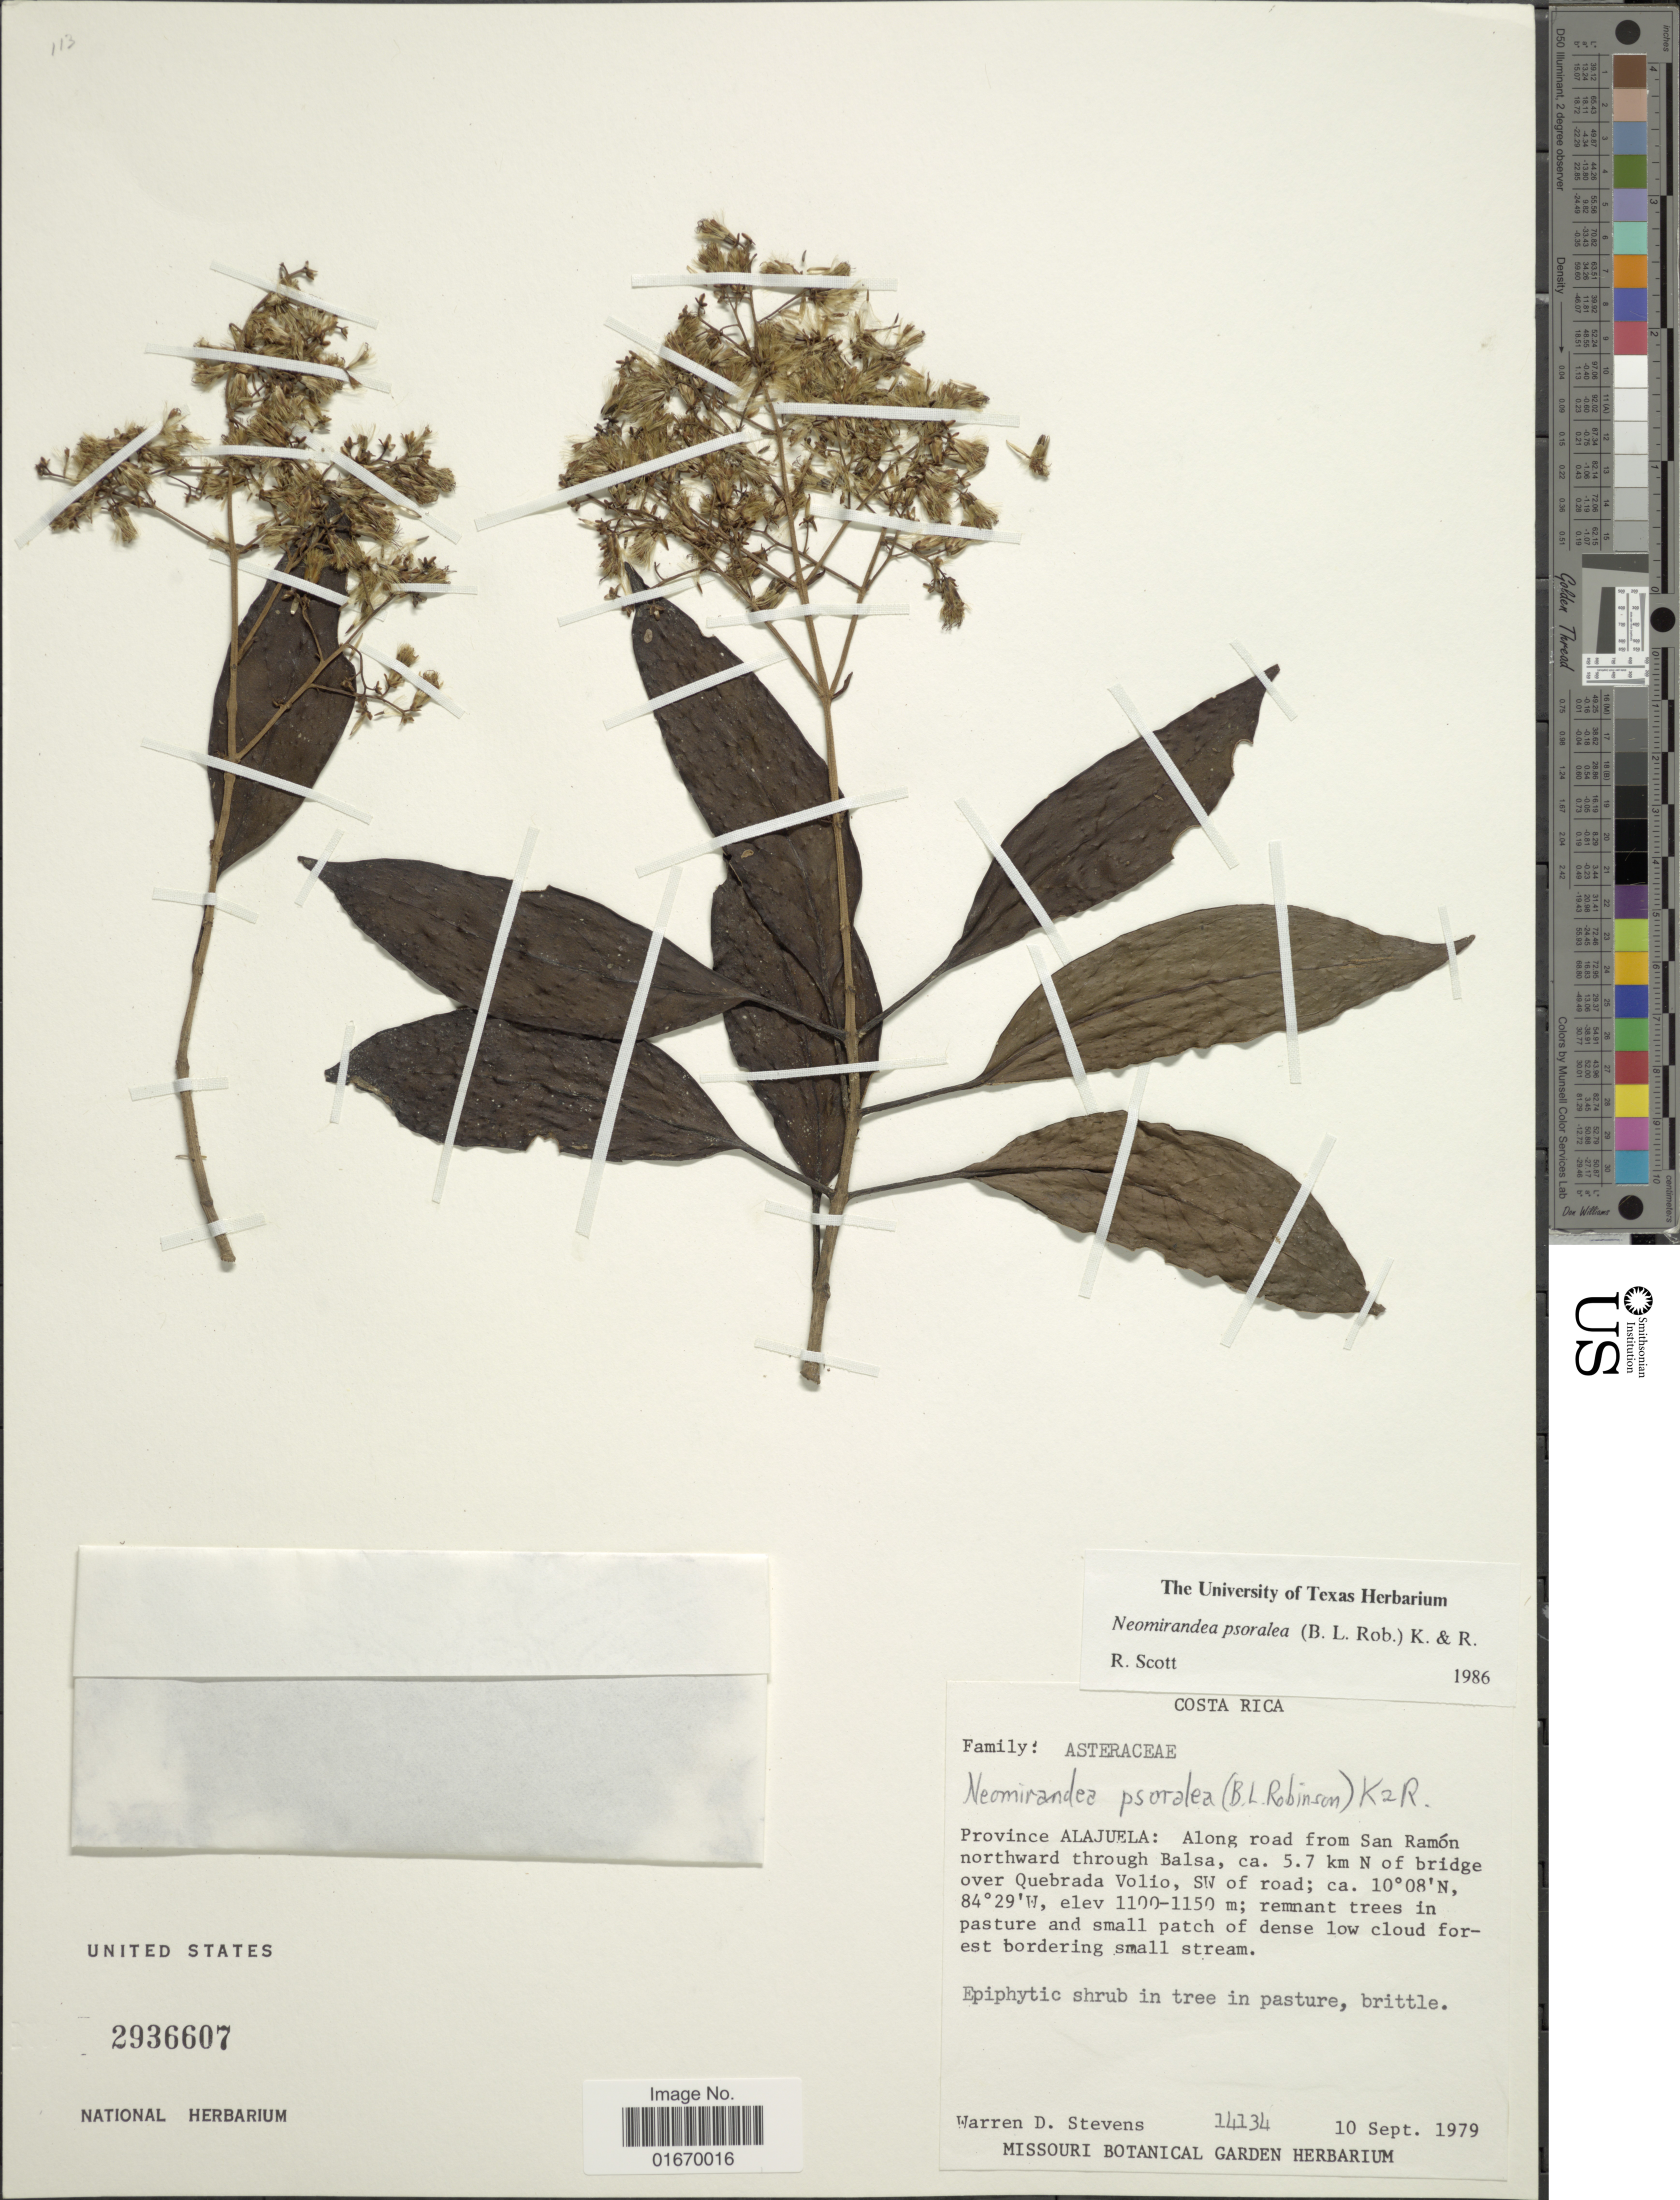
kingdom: Plantae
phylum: Tracheophyta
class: Magnoliopsida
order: Asterales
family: Asteraceae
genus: Neomirandea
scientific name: Neomirandea psoralea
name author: (B.L. Rob.) R.M. King & H. Rob.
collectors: W. D. Stevens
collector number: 14134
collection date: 1979-09-10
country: Costa Rica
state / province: Alajuela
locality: Along road from San Ramon northward through Balsa, ca 5.7 km N of bridge over Quebrada Volio,SW of road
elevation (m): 1100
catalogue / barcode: US 2936607